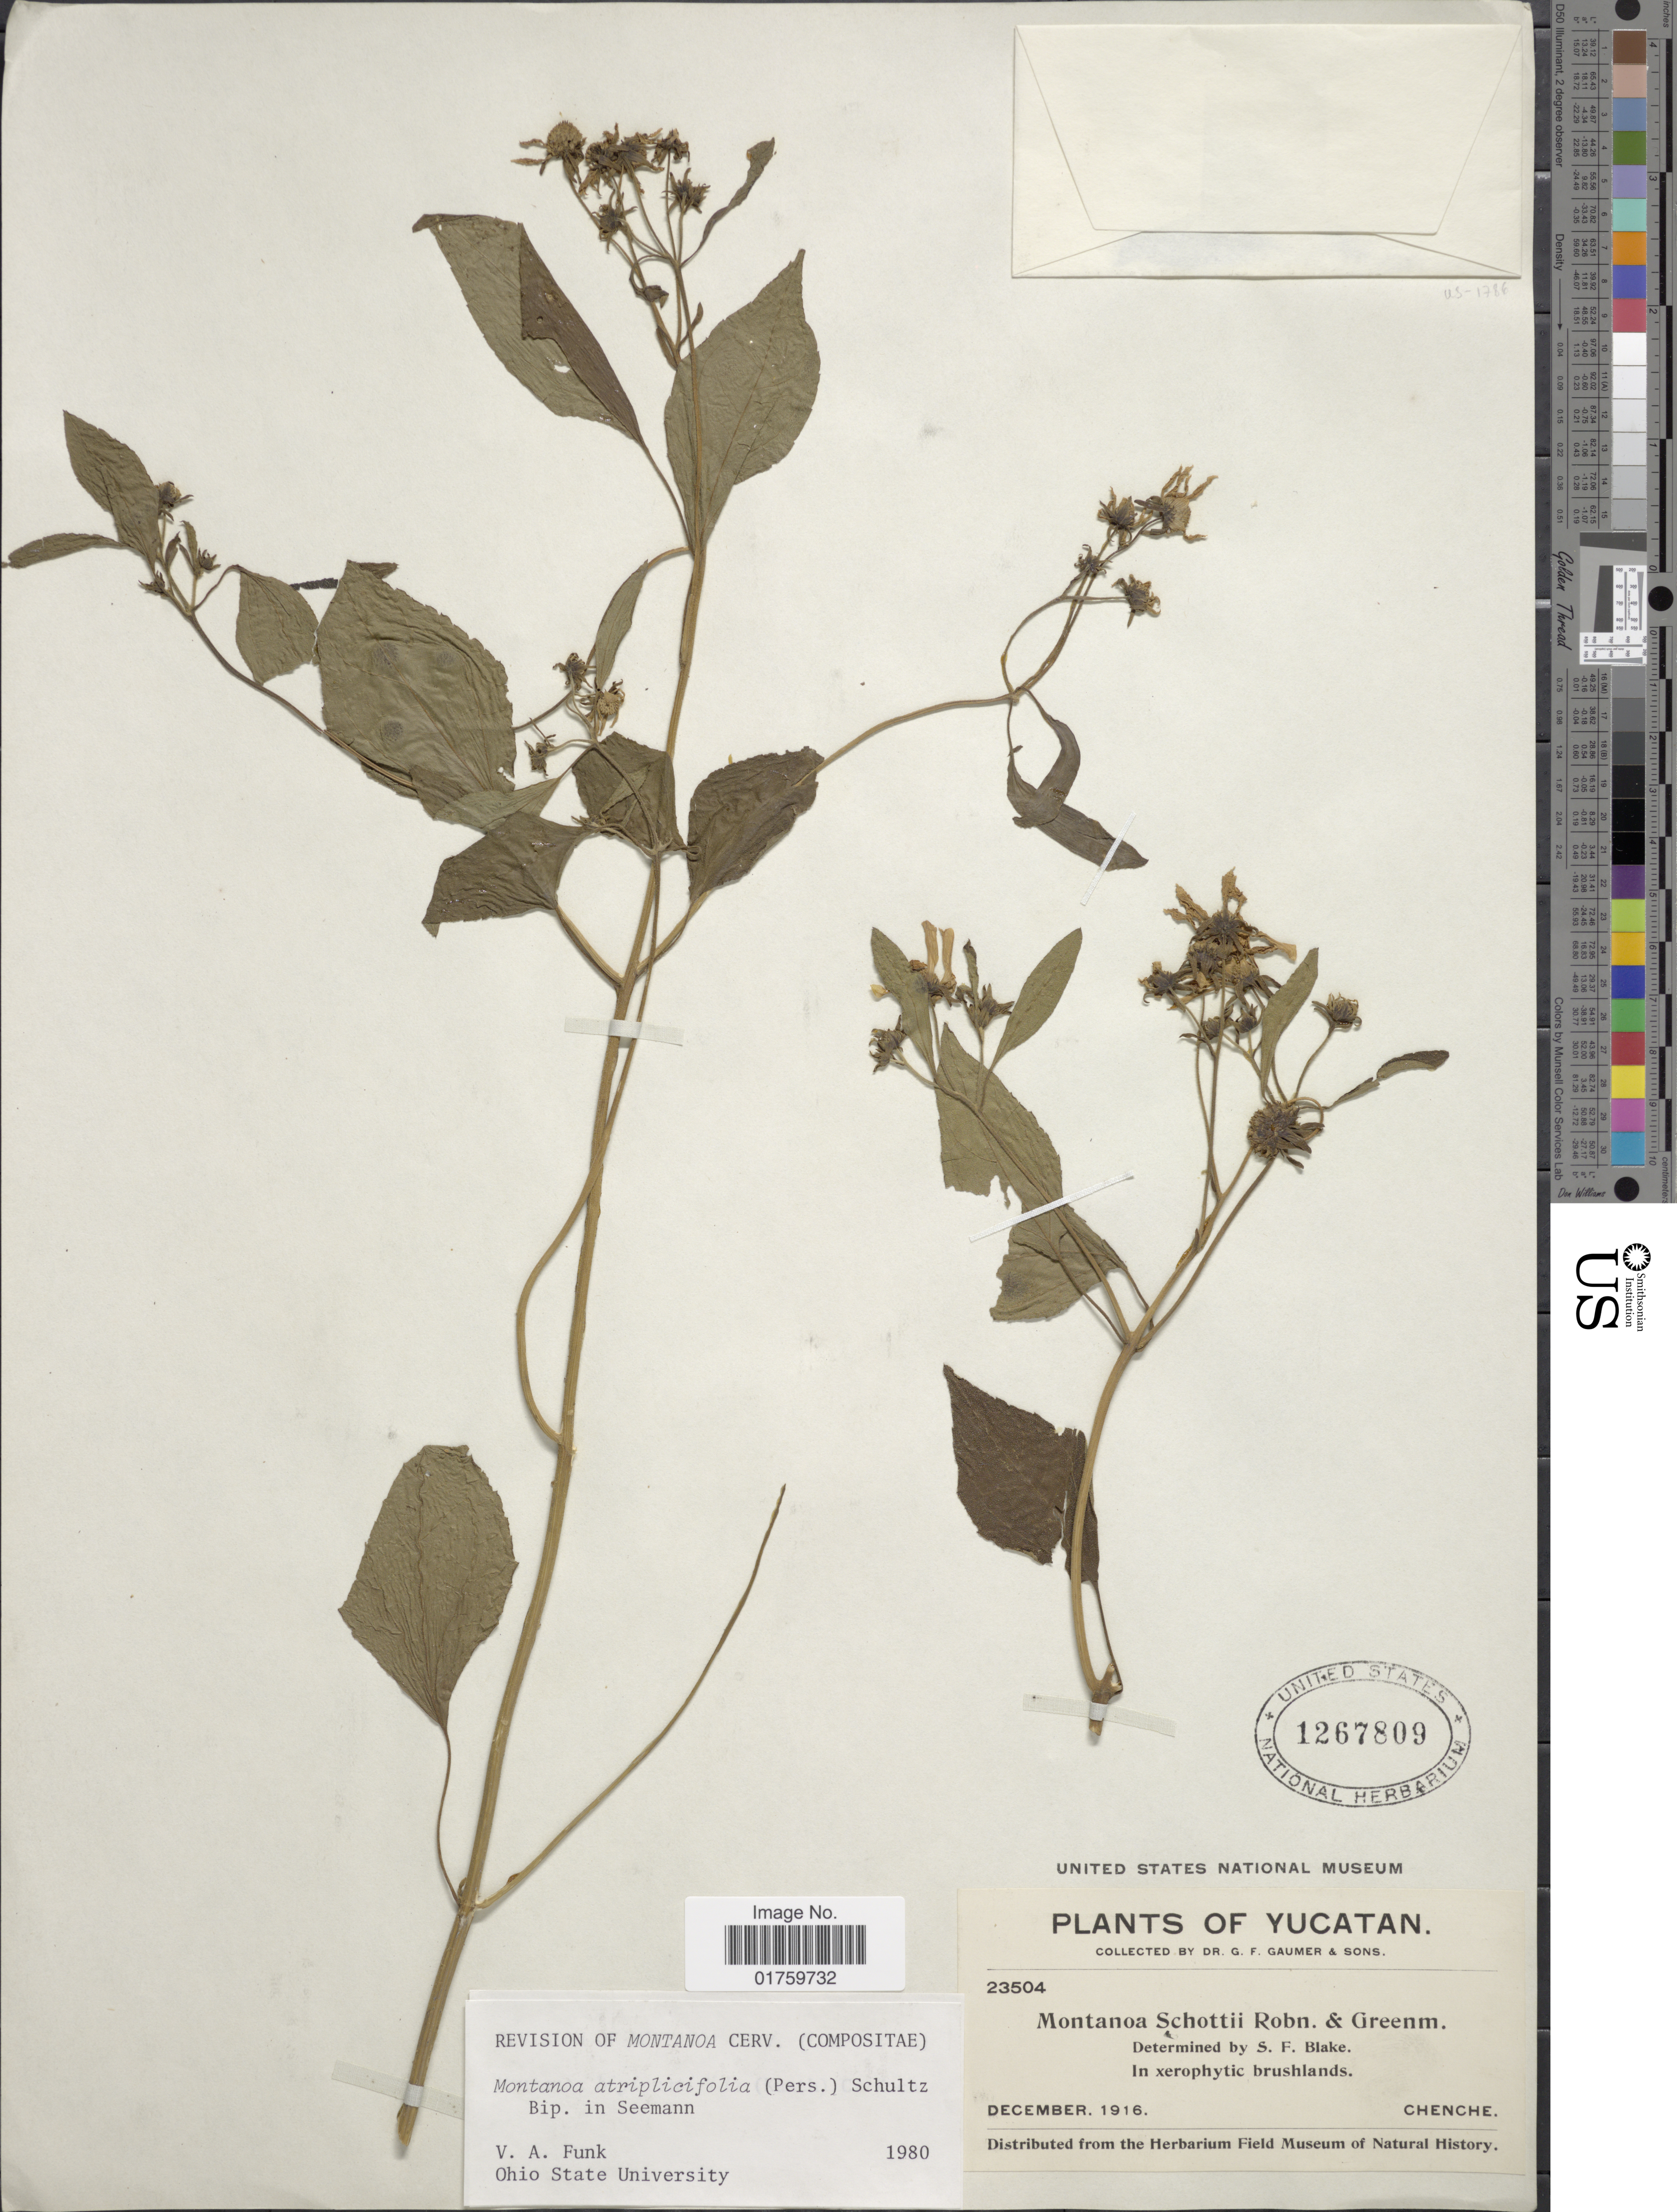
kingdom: Plantae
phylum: Tracheophyta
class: Magnoliopsida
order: Asterales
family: Asteraceae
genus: Montanoa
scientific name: Montanoa atriplicifolia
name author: (Pers.) Sch. Bip.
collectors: G. F. Gaumer & et al.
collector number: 23504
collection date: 1916-12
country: Mexico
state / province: Yucatán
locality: Chenche.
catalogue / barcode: US 1267809